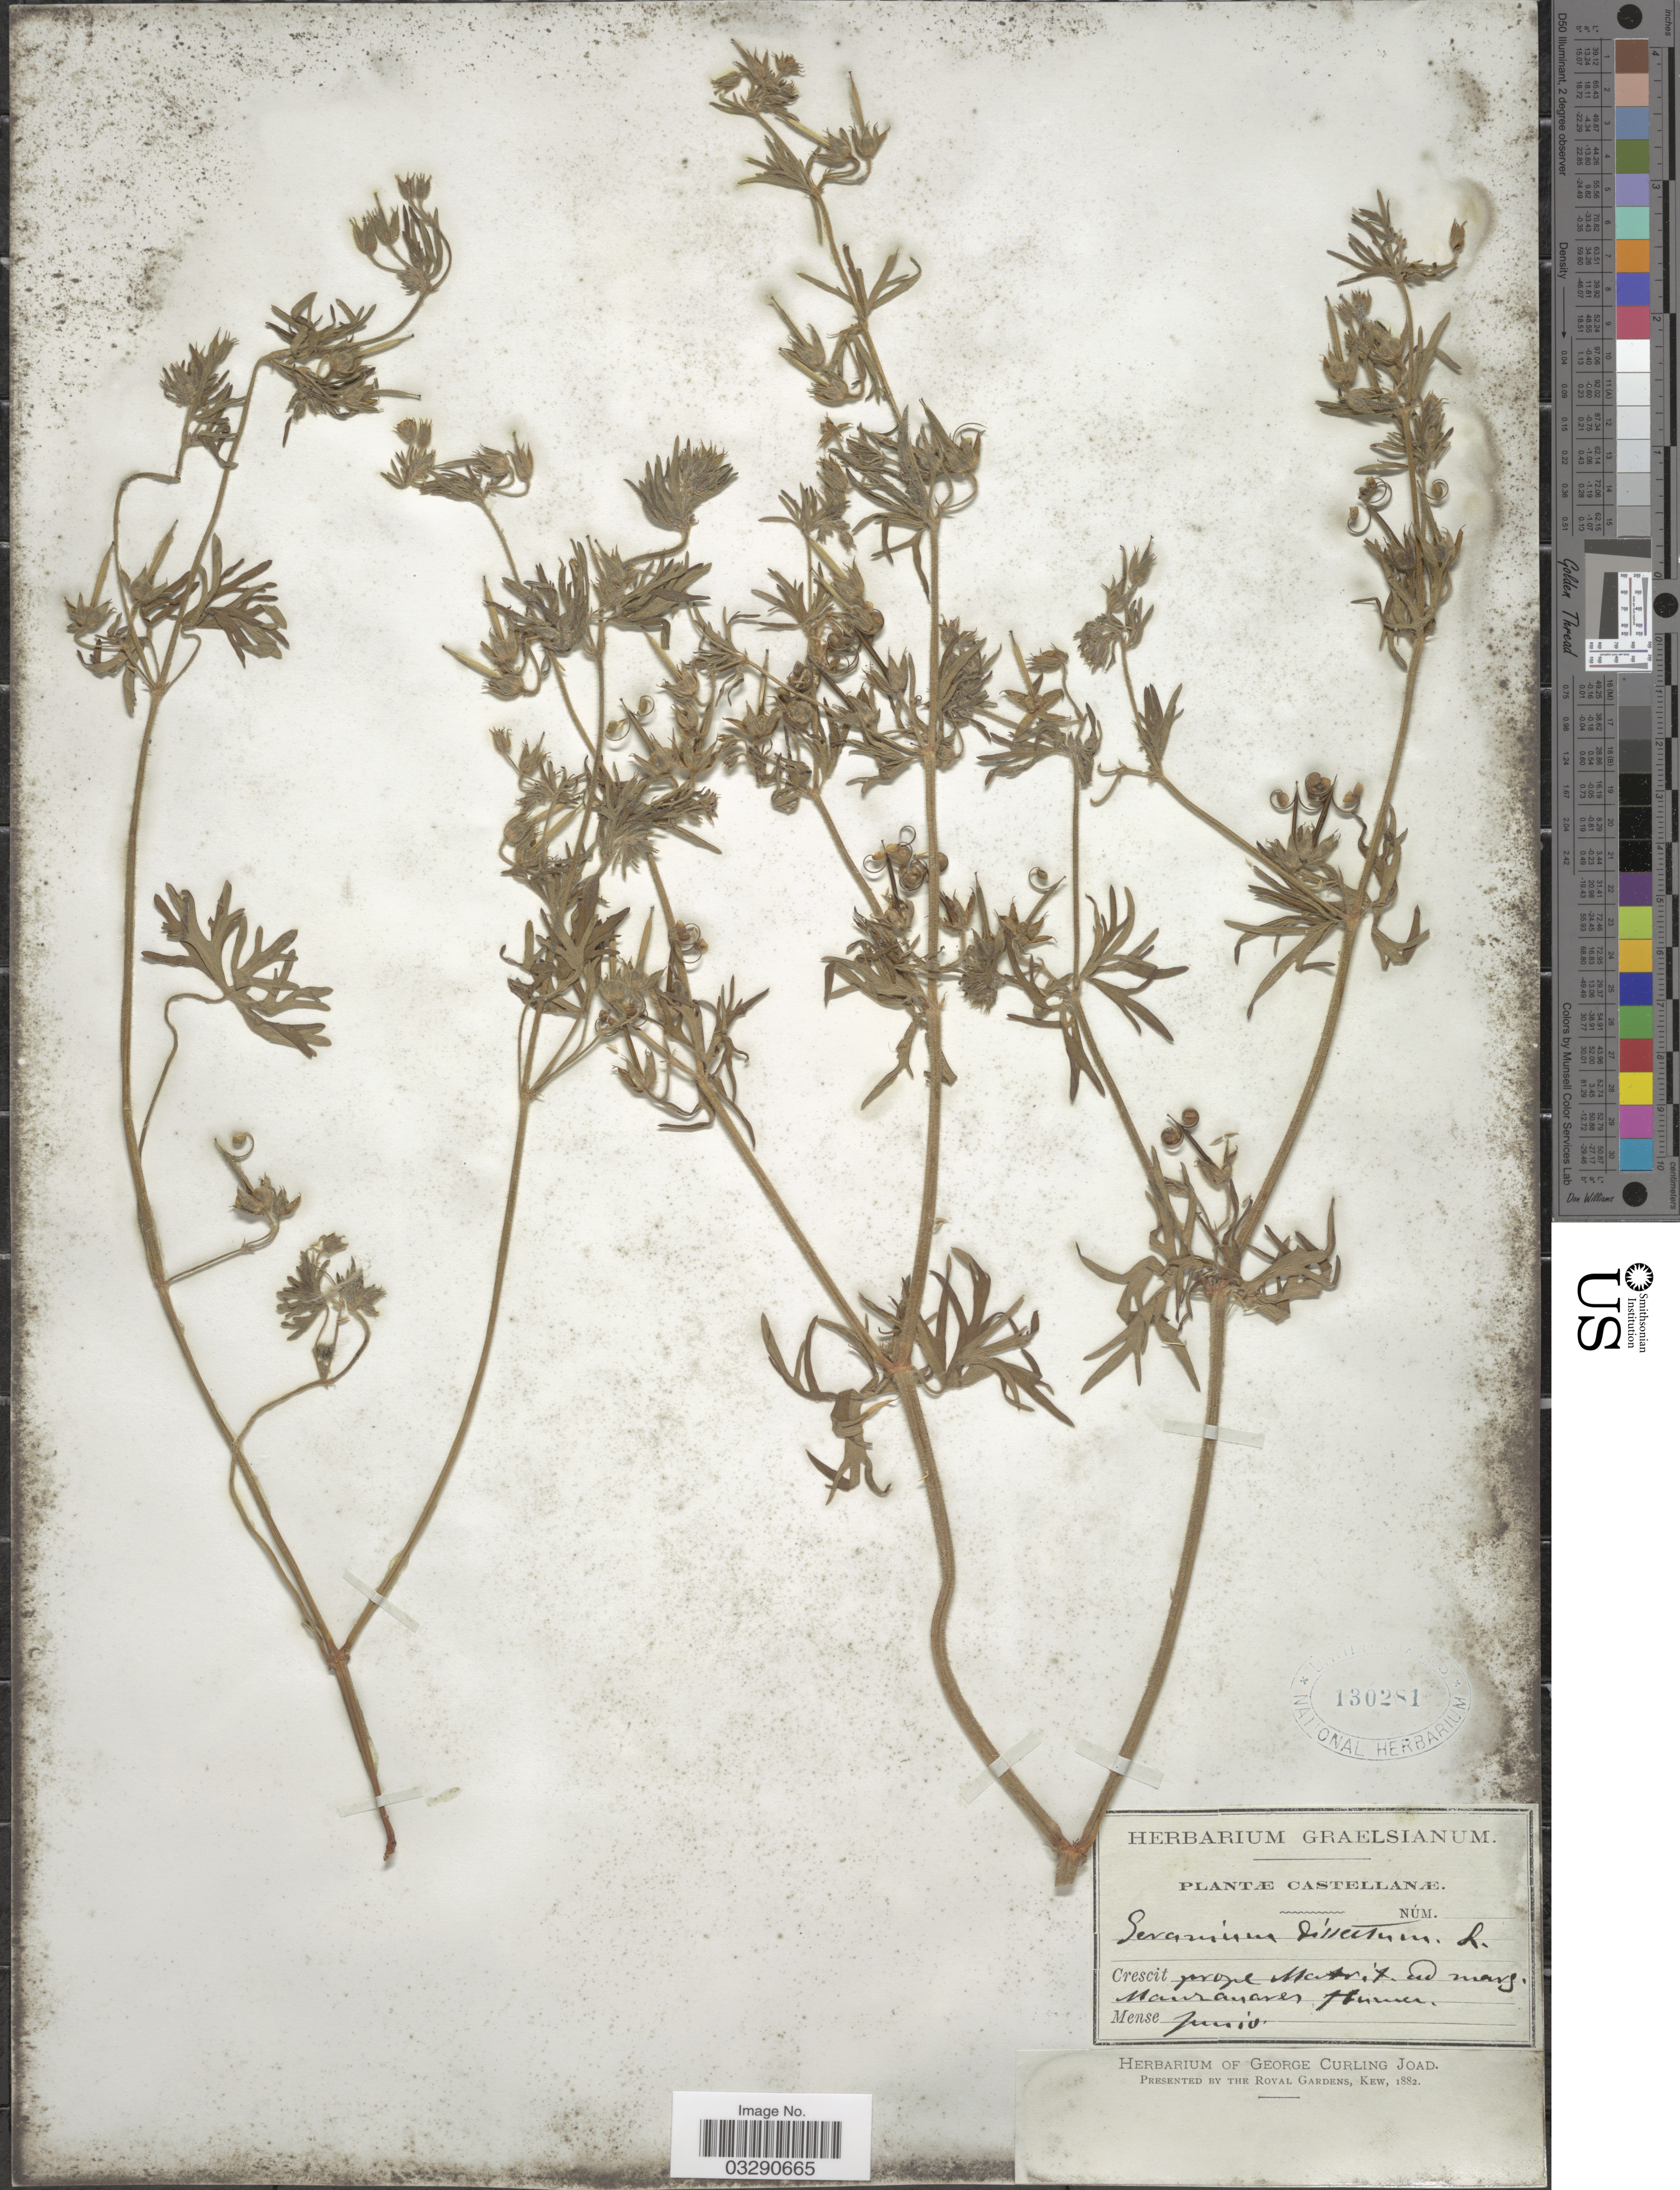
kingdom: Plantae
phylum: Tracheophyta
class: Magnoliopsida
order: Geraniales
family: Geraniaceae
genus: Geranium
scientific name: Geranium dissectum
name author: L.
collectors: ex Herb. Graelsianum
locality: Castellanæ. Prope Matrit. ad marg. Mauranares. Humer. [interpreted]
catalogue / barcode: US 130281